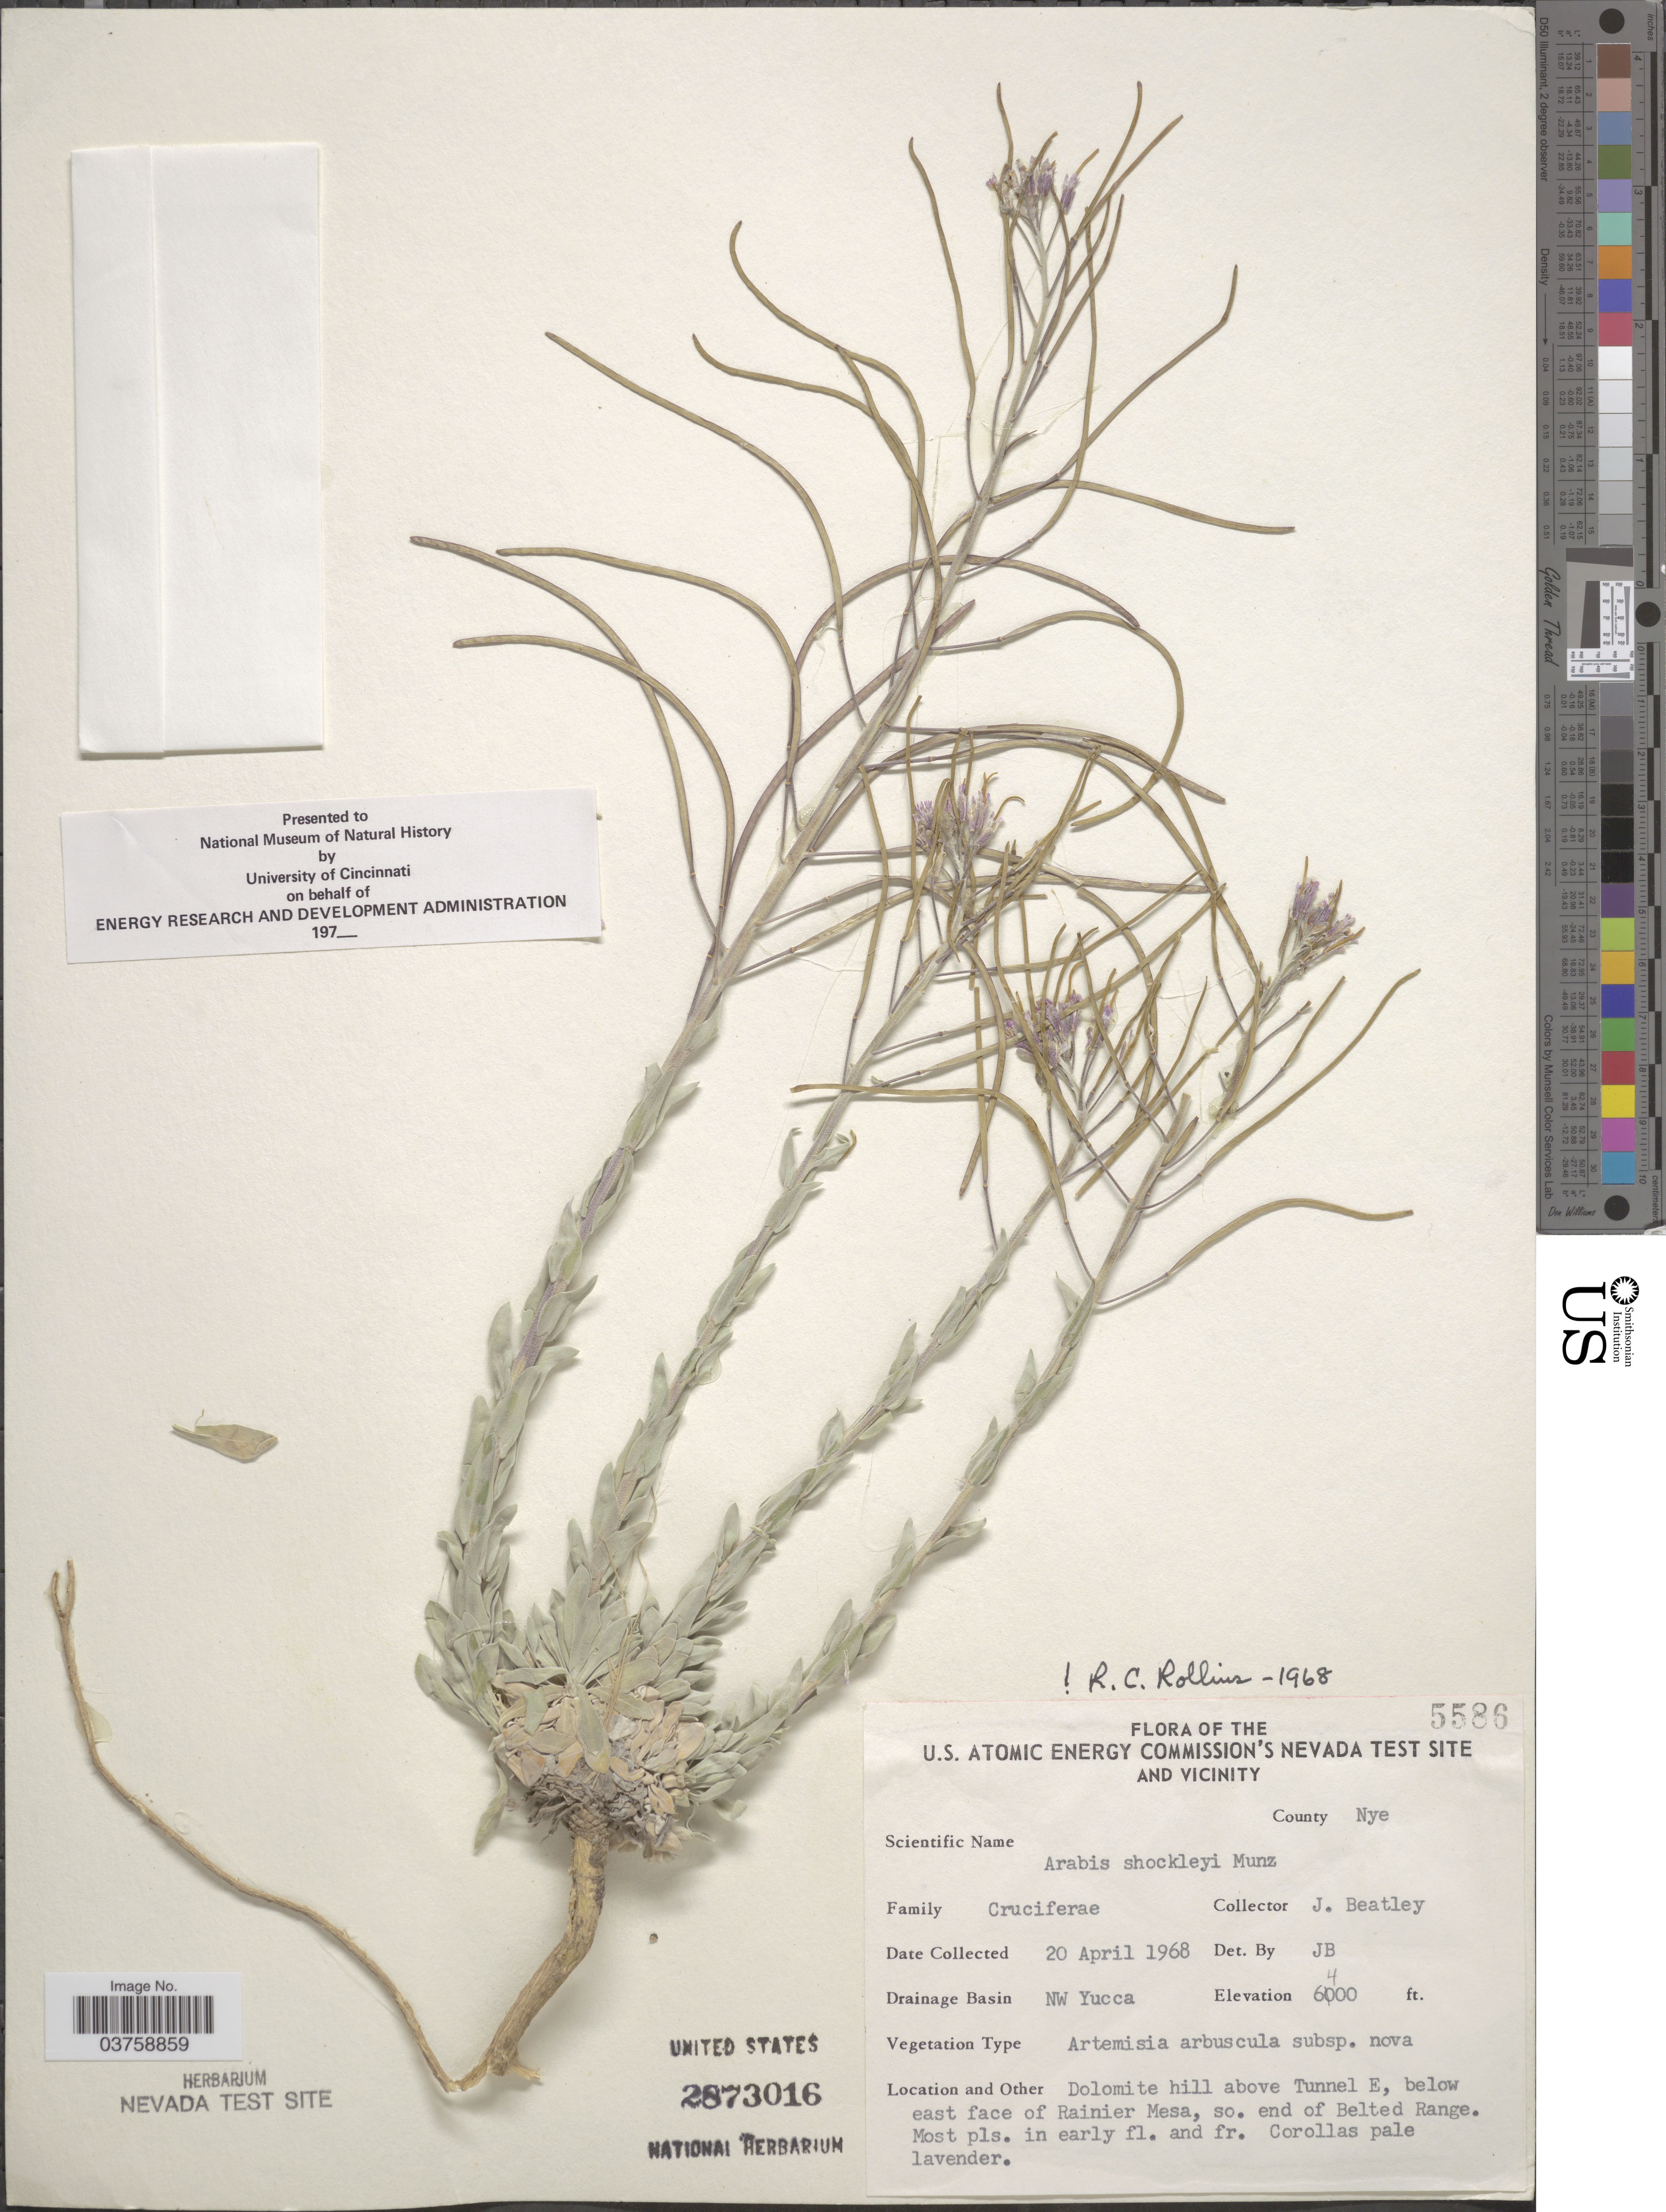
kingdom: Plantae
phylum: Tracheophyta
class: Magnoliopsida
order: Brassicales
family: Brassicaceae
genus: Arabis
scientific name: Arabis shockleyi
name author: Munz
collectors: J. C. Beatley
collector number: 5586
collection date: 1968-04-20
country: United States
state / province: Nevada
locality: The U.S. Atomic Energy Commission's Nevada Test Site and Vicinity. Drainage Basin NW Yucca. Dolomite hill above Tunnel E, below east face of Rainier Mesa, so. end of Belted Range.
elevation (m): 1951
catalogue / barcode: US 2873016